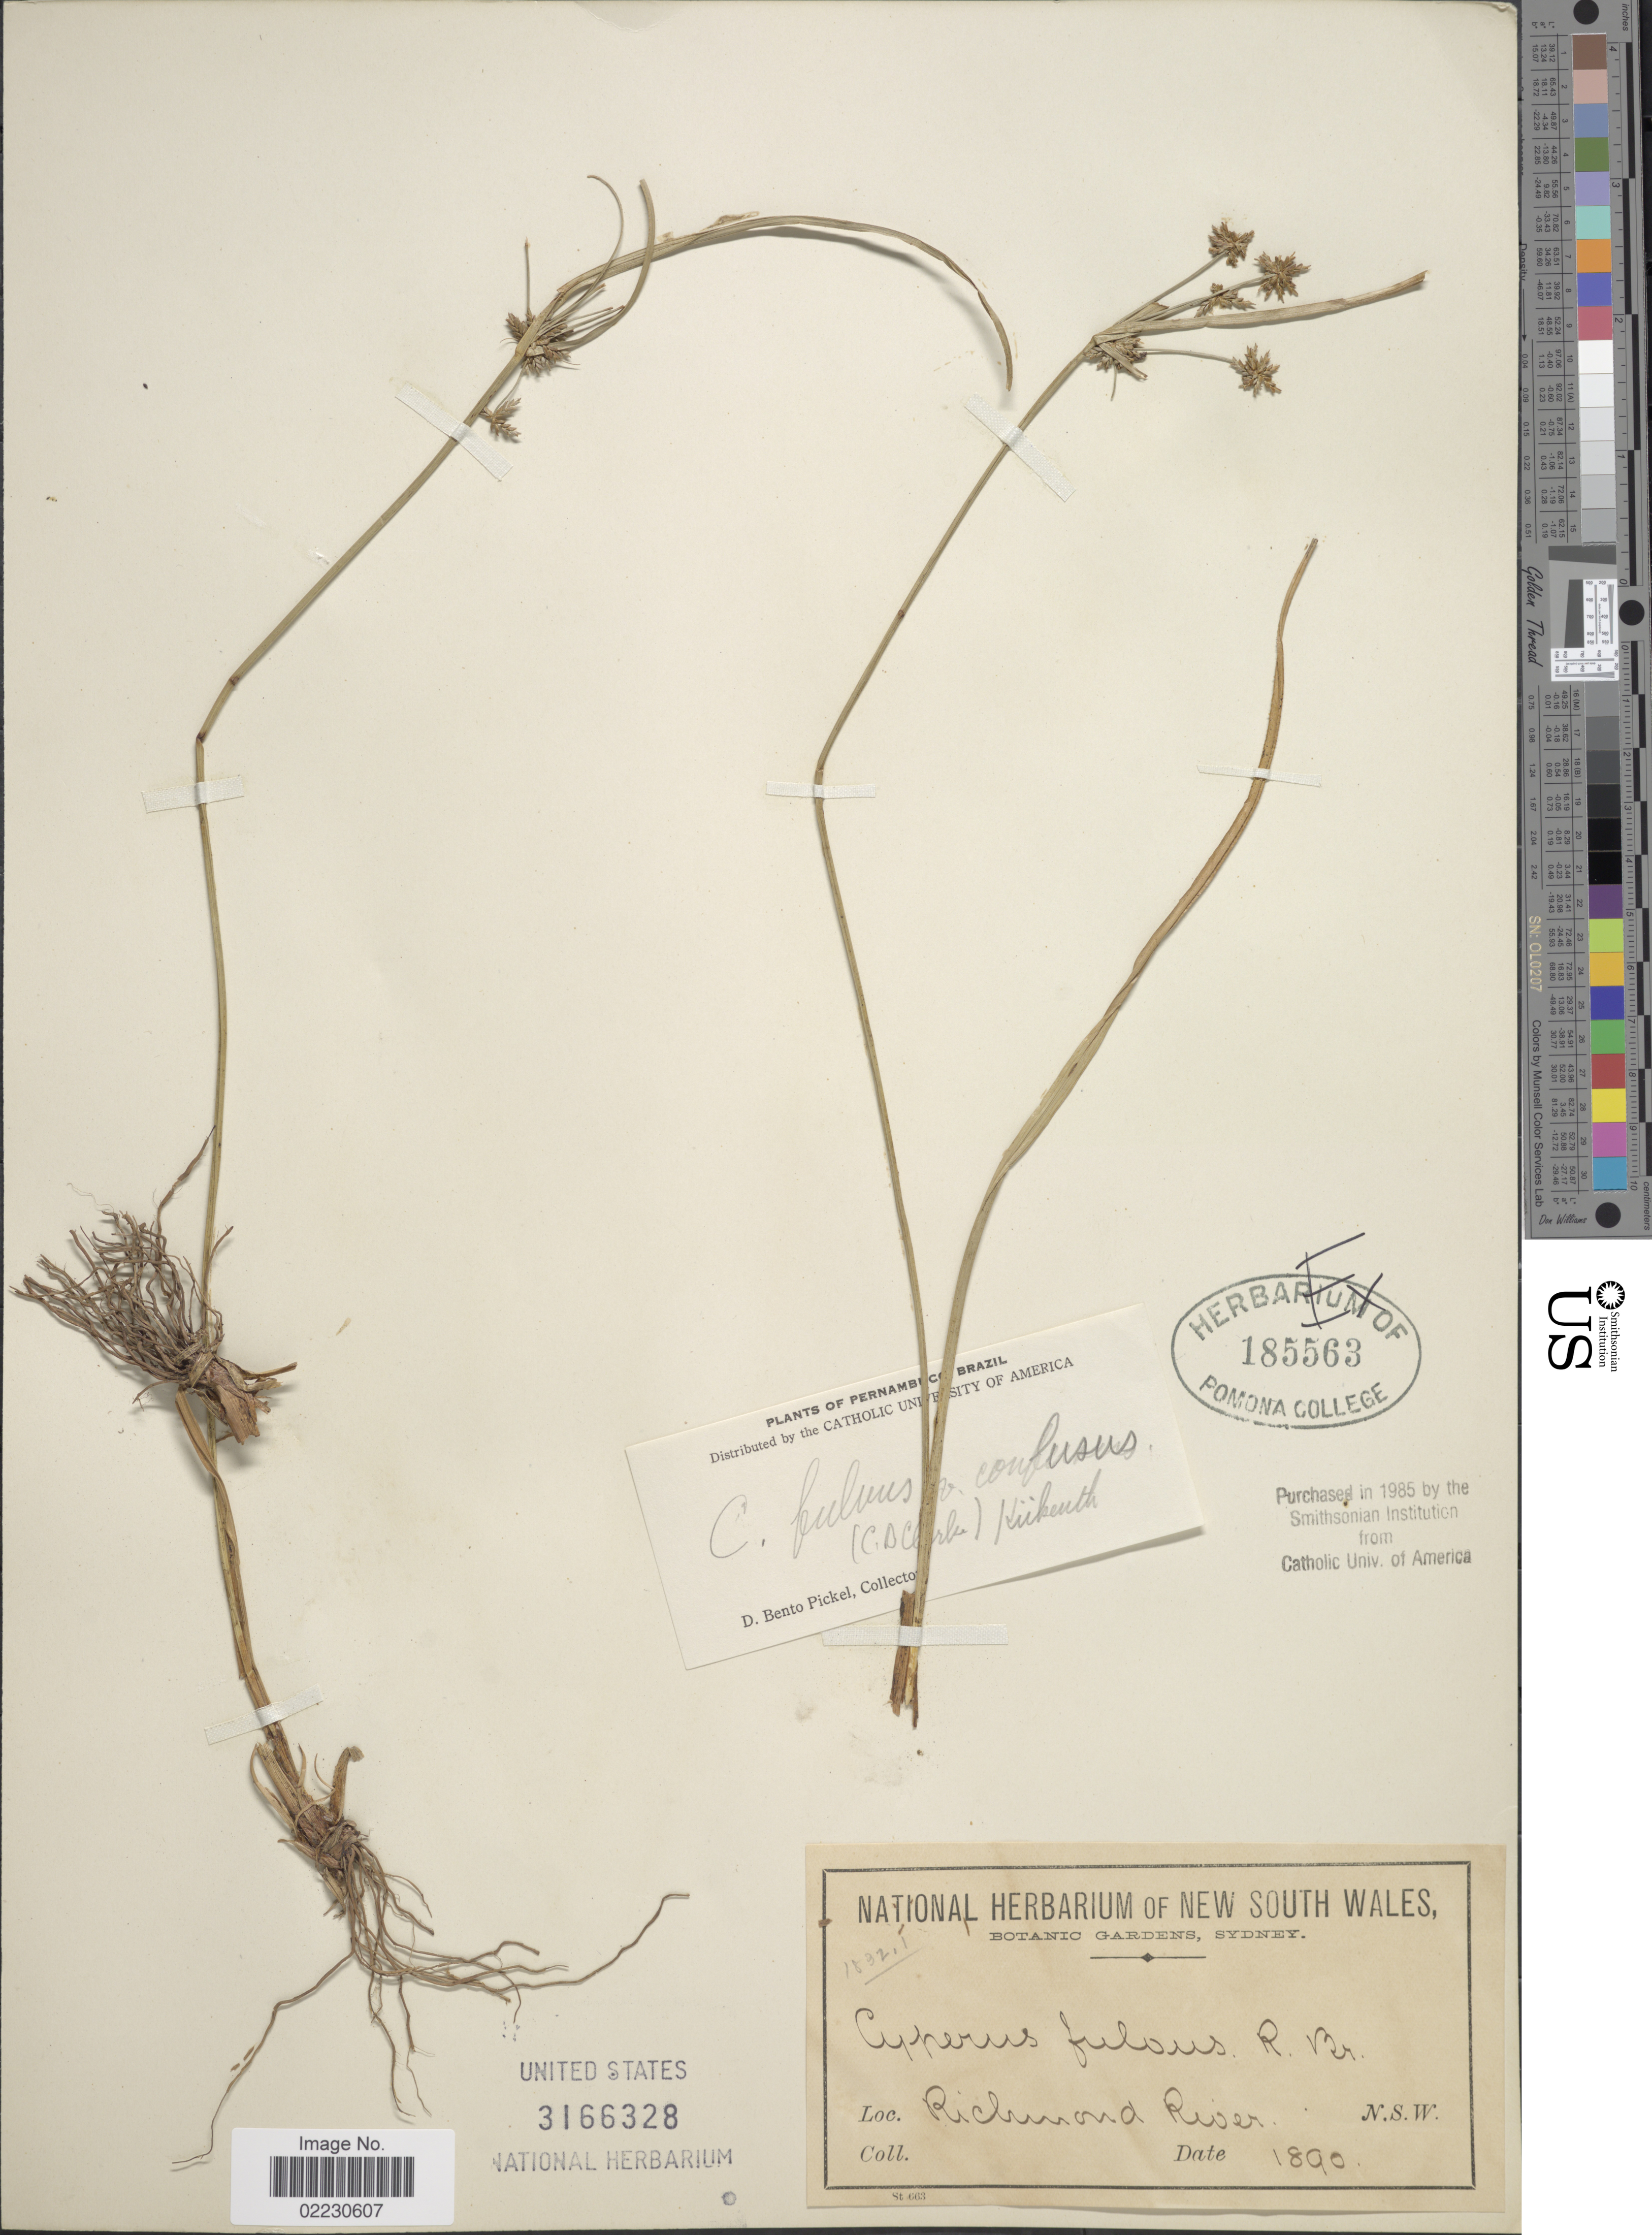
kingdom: Plantae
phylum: Tracheophyta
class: Liliopsida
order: Poales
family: Cyperaceae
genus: Cyperus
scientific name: Cyperus fulvus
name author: R. Br.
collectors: National Herbarium of New South Wales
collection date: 1890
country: Australia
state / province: New South Wales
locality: Richmond River. N.S.W.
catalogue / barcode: US 3166328